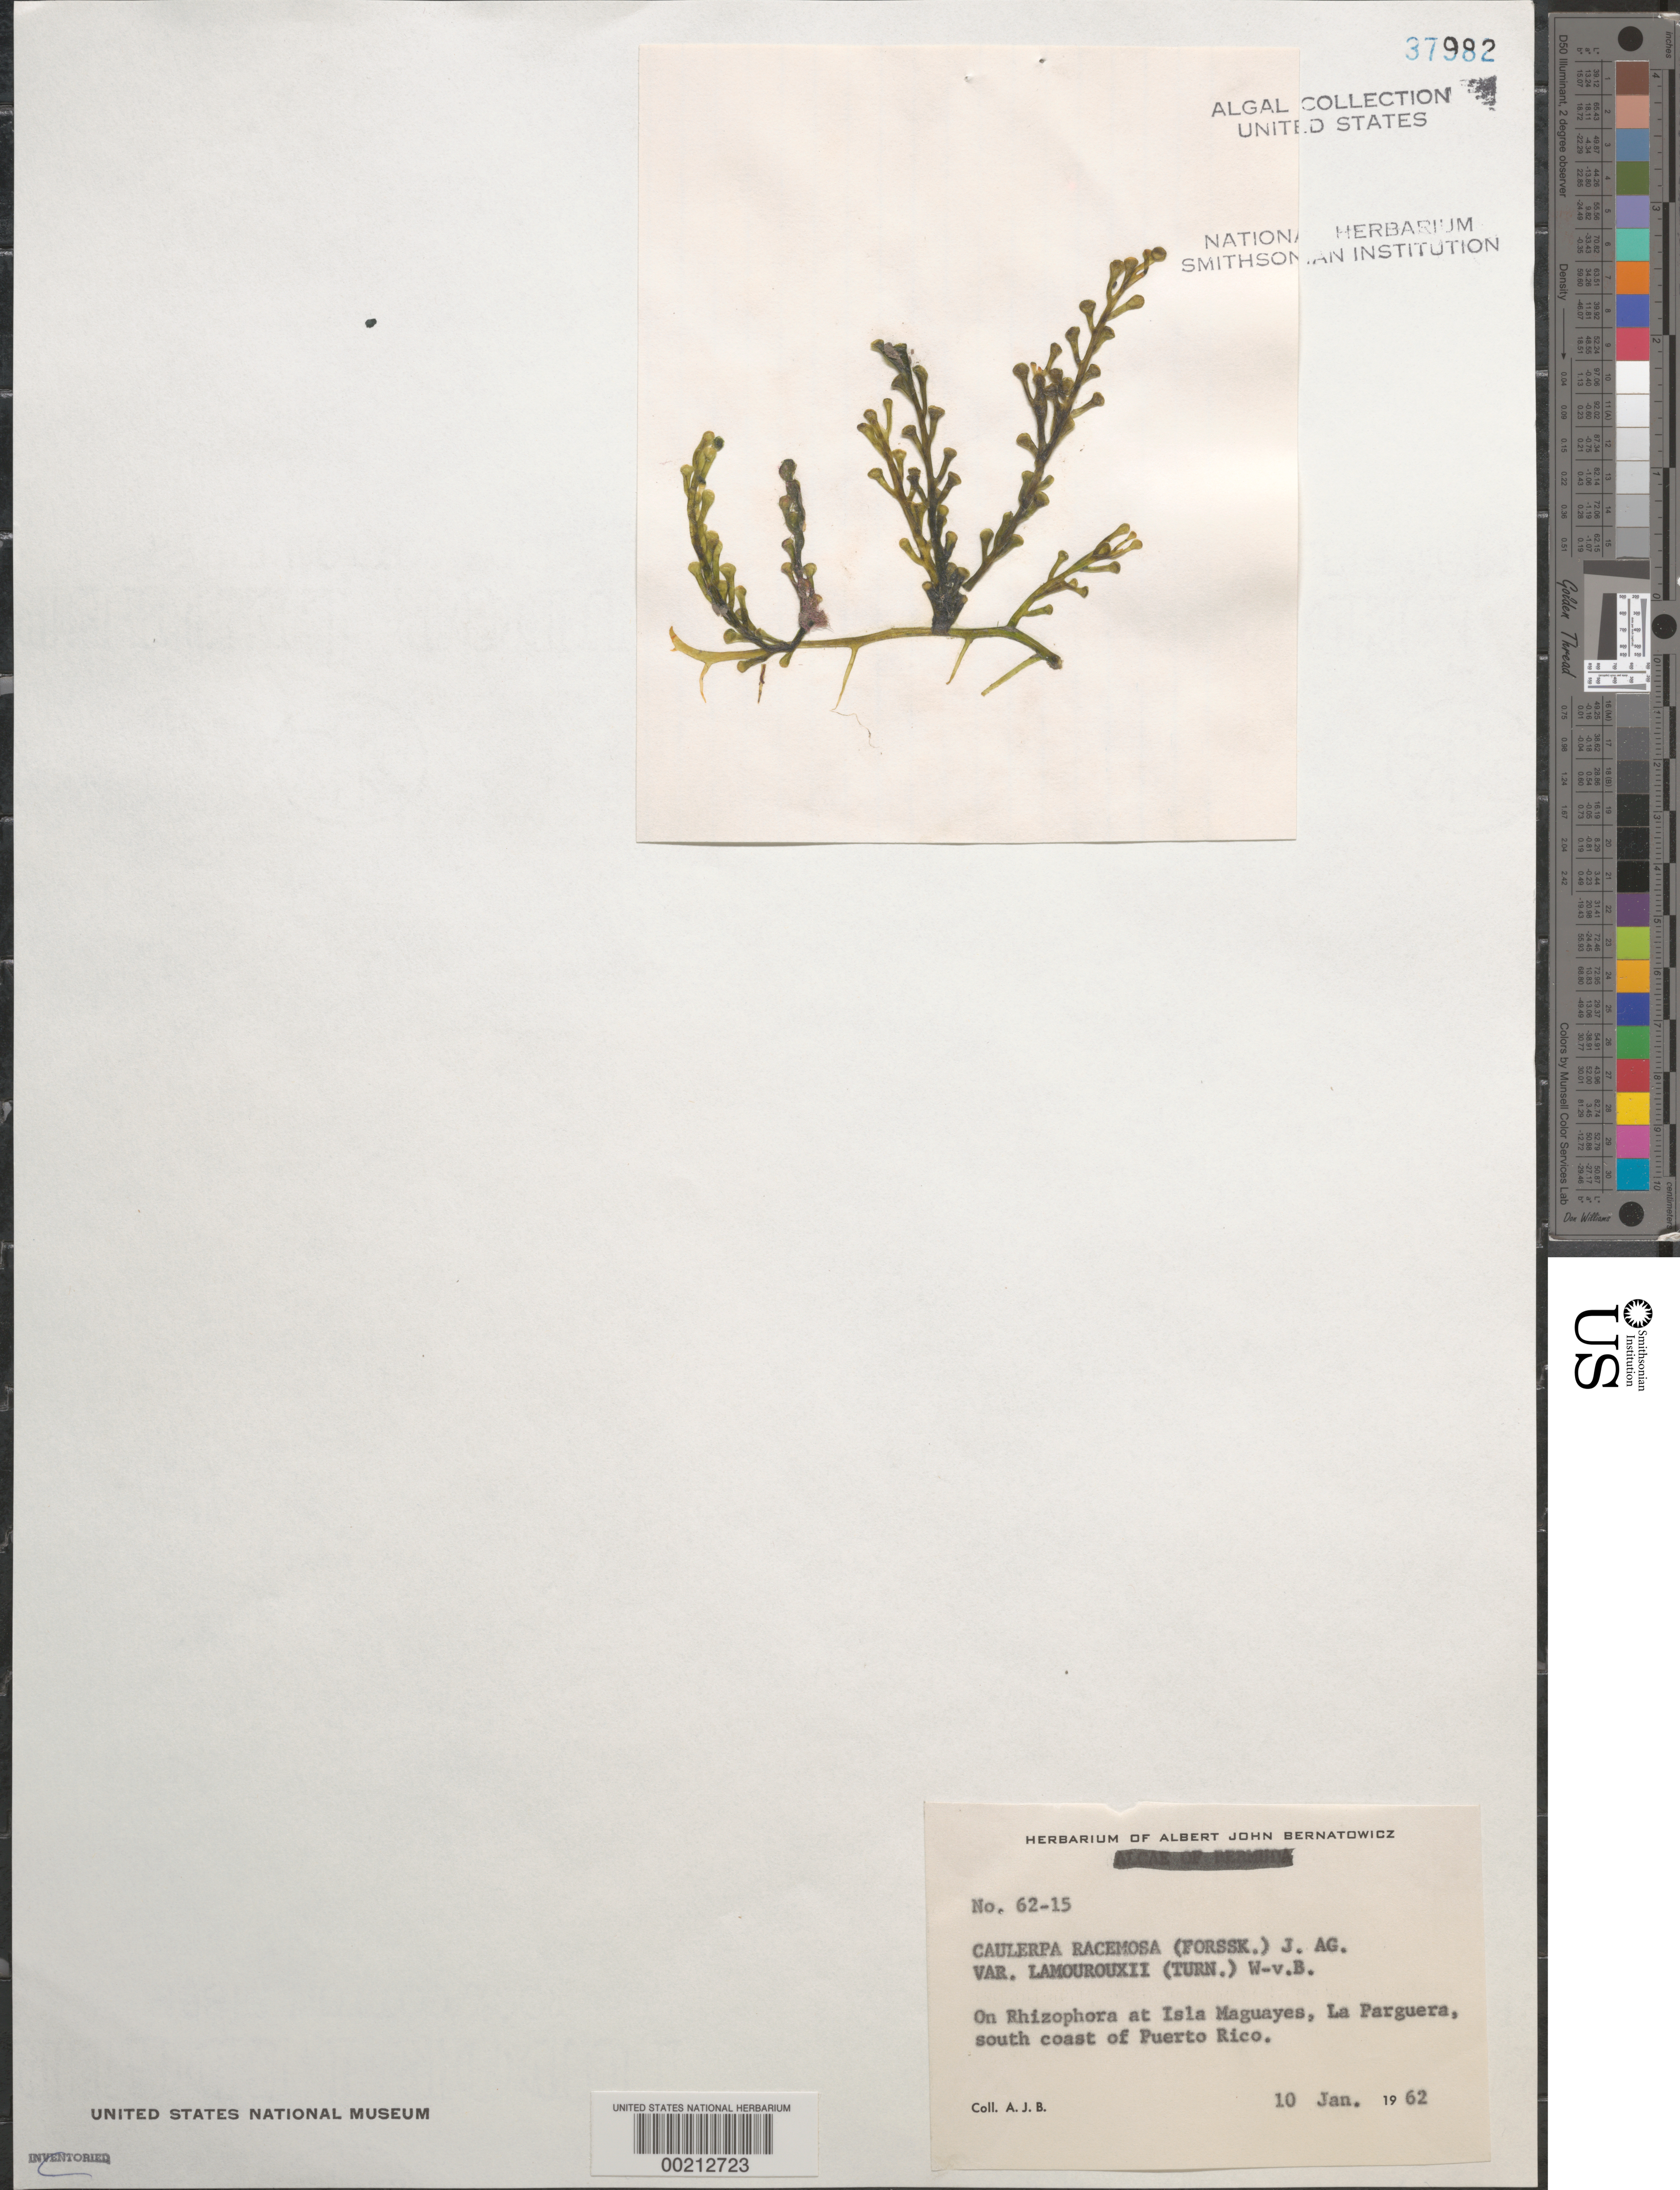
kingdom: Plantae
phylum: Chlorophyta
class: Ulvophyceae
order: Bryopsidales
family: Caulerpaceae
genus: Caulerpa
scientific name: Caulerpa racemosa var. lamourouxii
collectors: A. Bernatowicz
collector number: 62-15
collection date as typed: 10 Jan 1962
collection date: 1962-01-10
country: Puerto Rico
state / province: Lajas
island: Isla Maguayes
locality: La Parguera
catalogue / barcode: US 37982